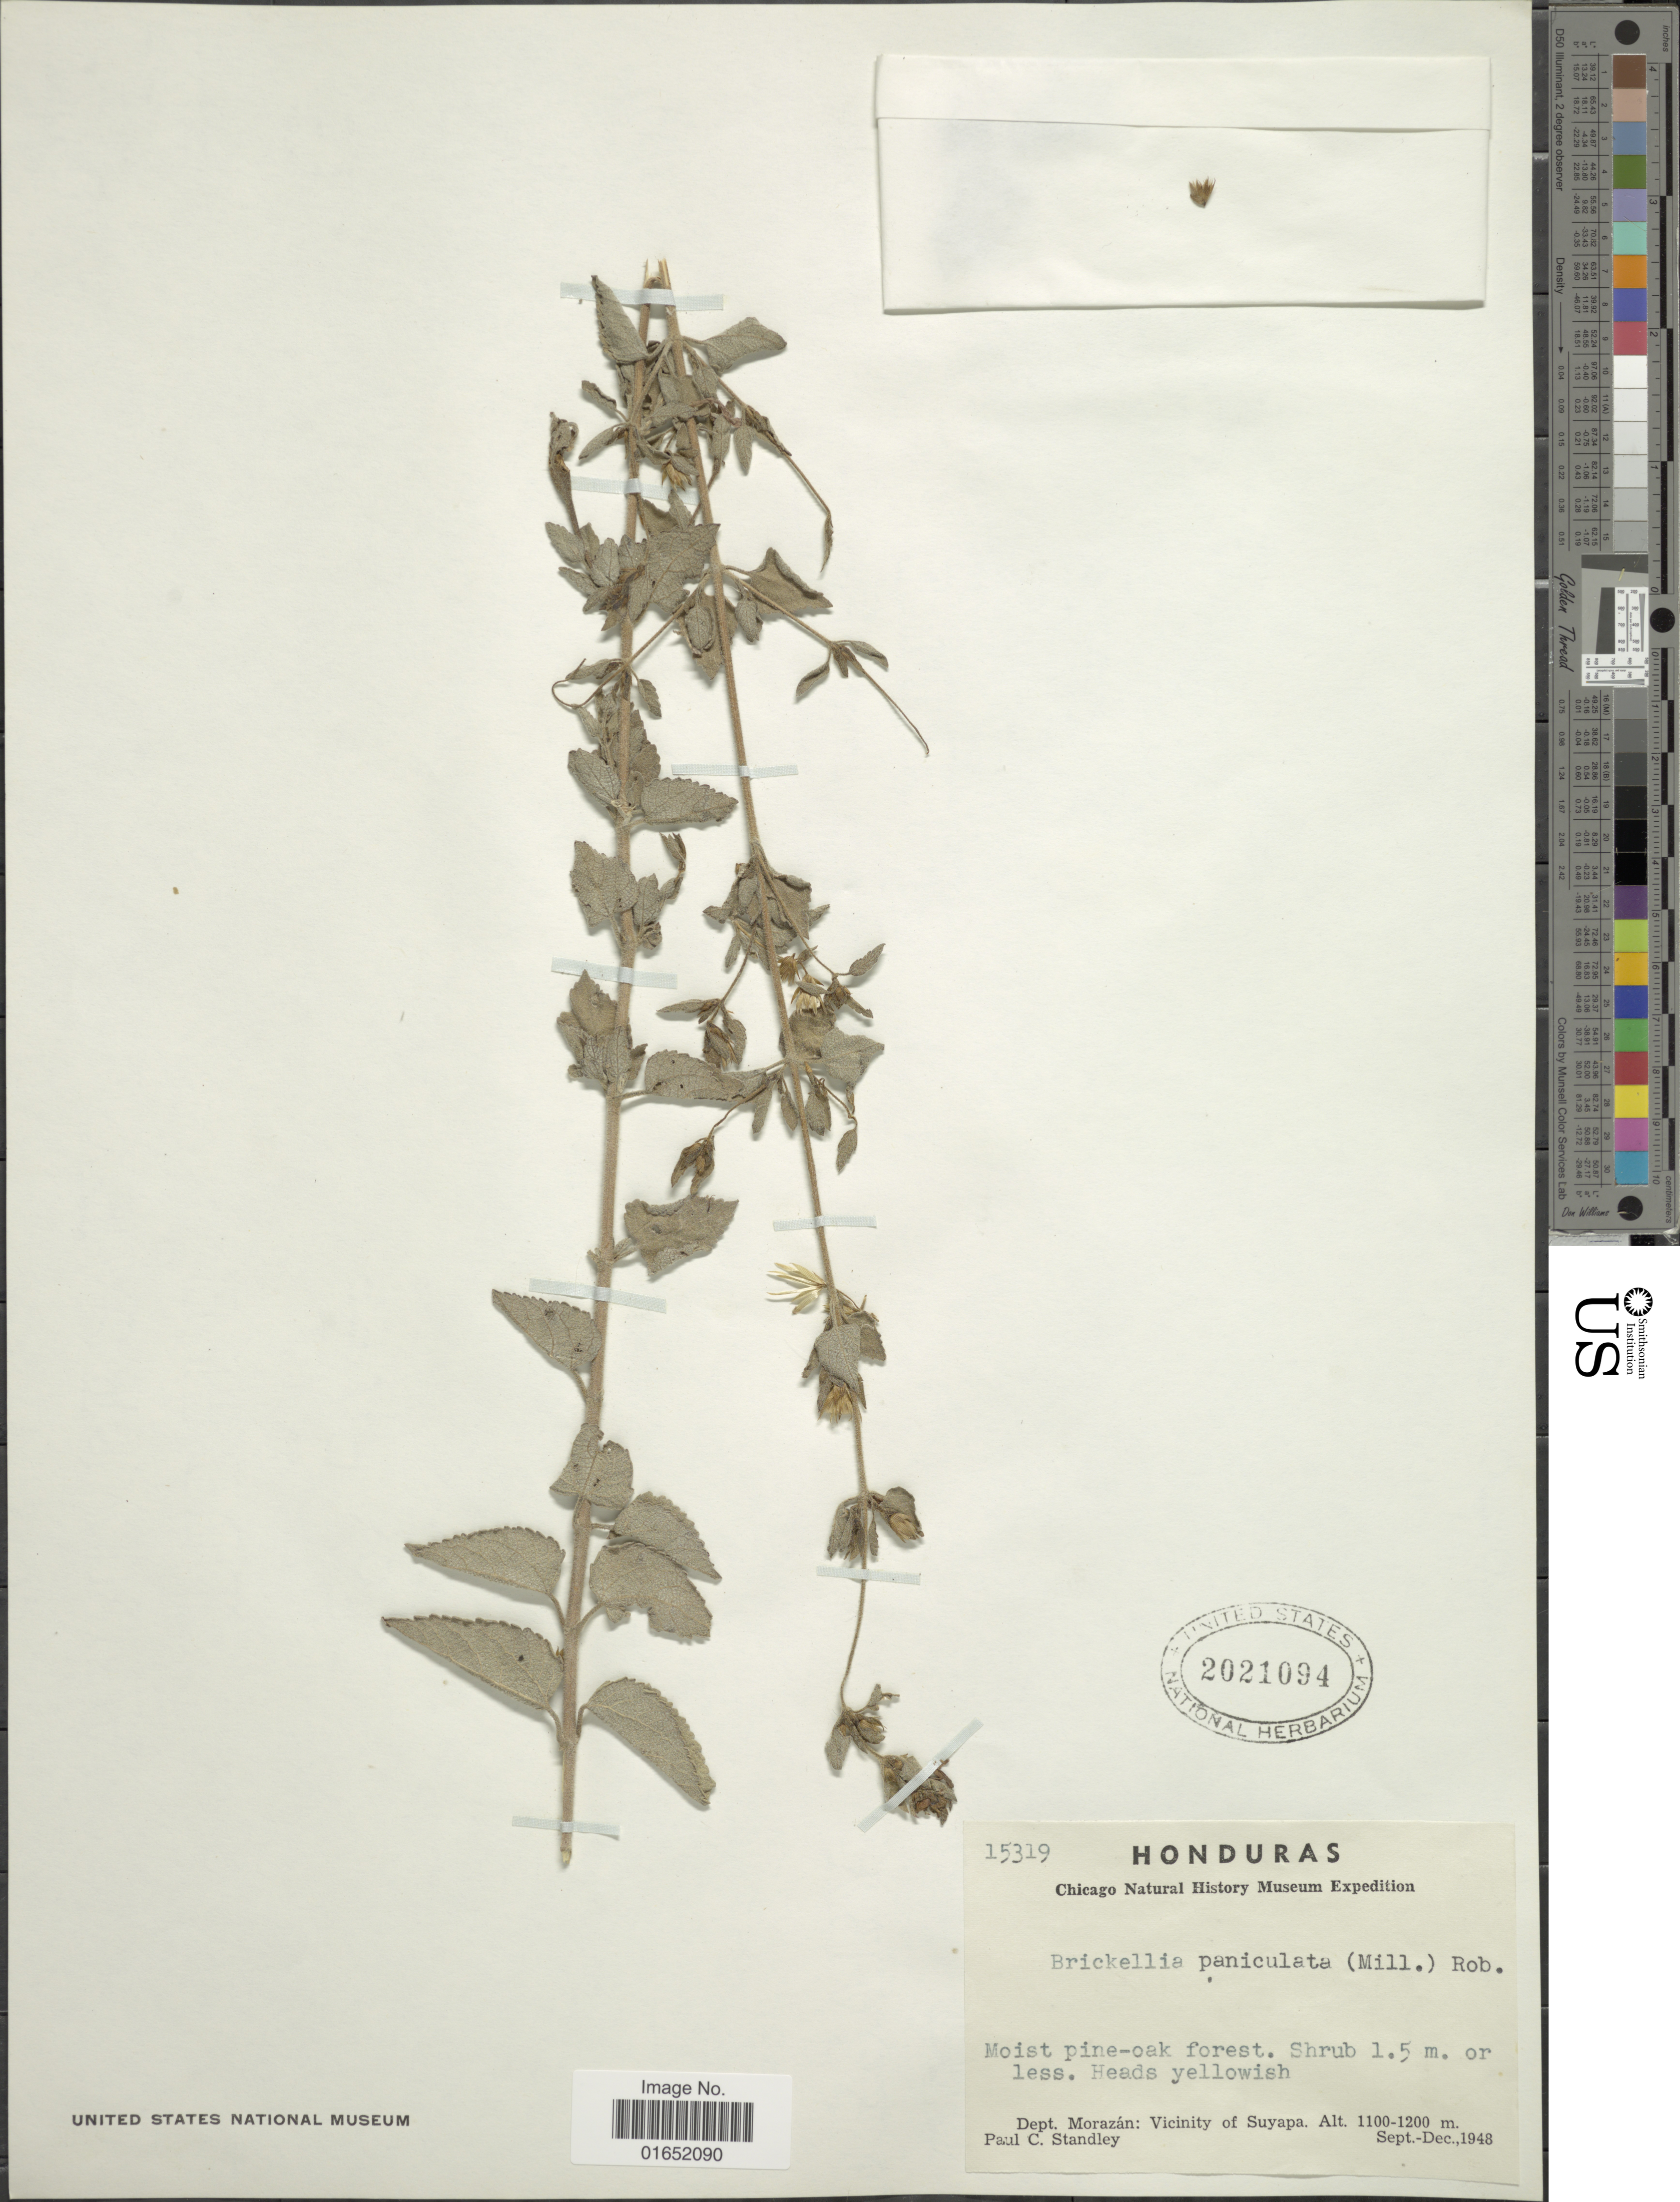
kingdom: Plantae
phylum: Tracheophyta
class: Magnoliopsida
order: Asterales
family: Asteraceae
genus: Brickellia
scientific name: Brickellia paniculata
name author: (Mill.) B.L. Rob.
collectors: P. C. Standley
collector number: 15319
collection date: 1948-09/1948-12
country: Honduras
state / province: Fco. Morazán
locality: Dept. Morazán: Vicinity of Suyapa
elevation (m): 1100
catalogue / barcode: US 2021094